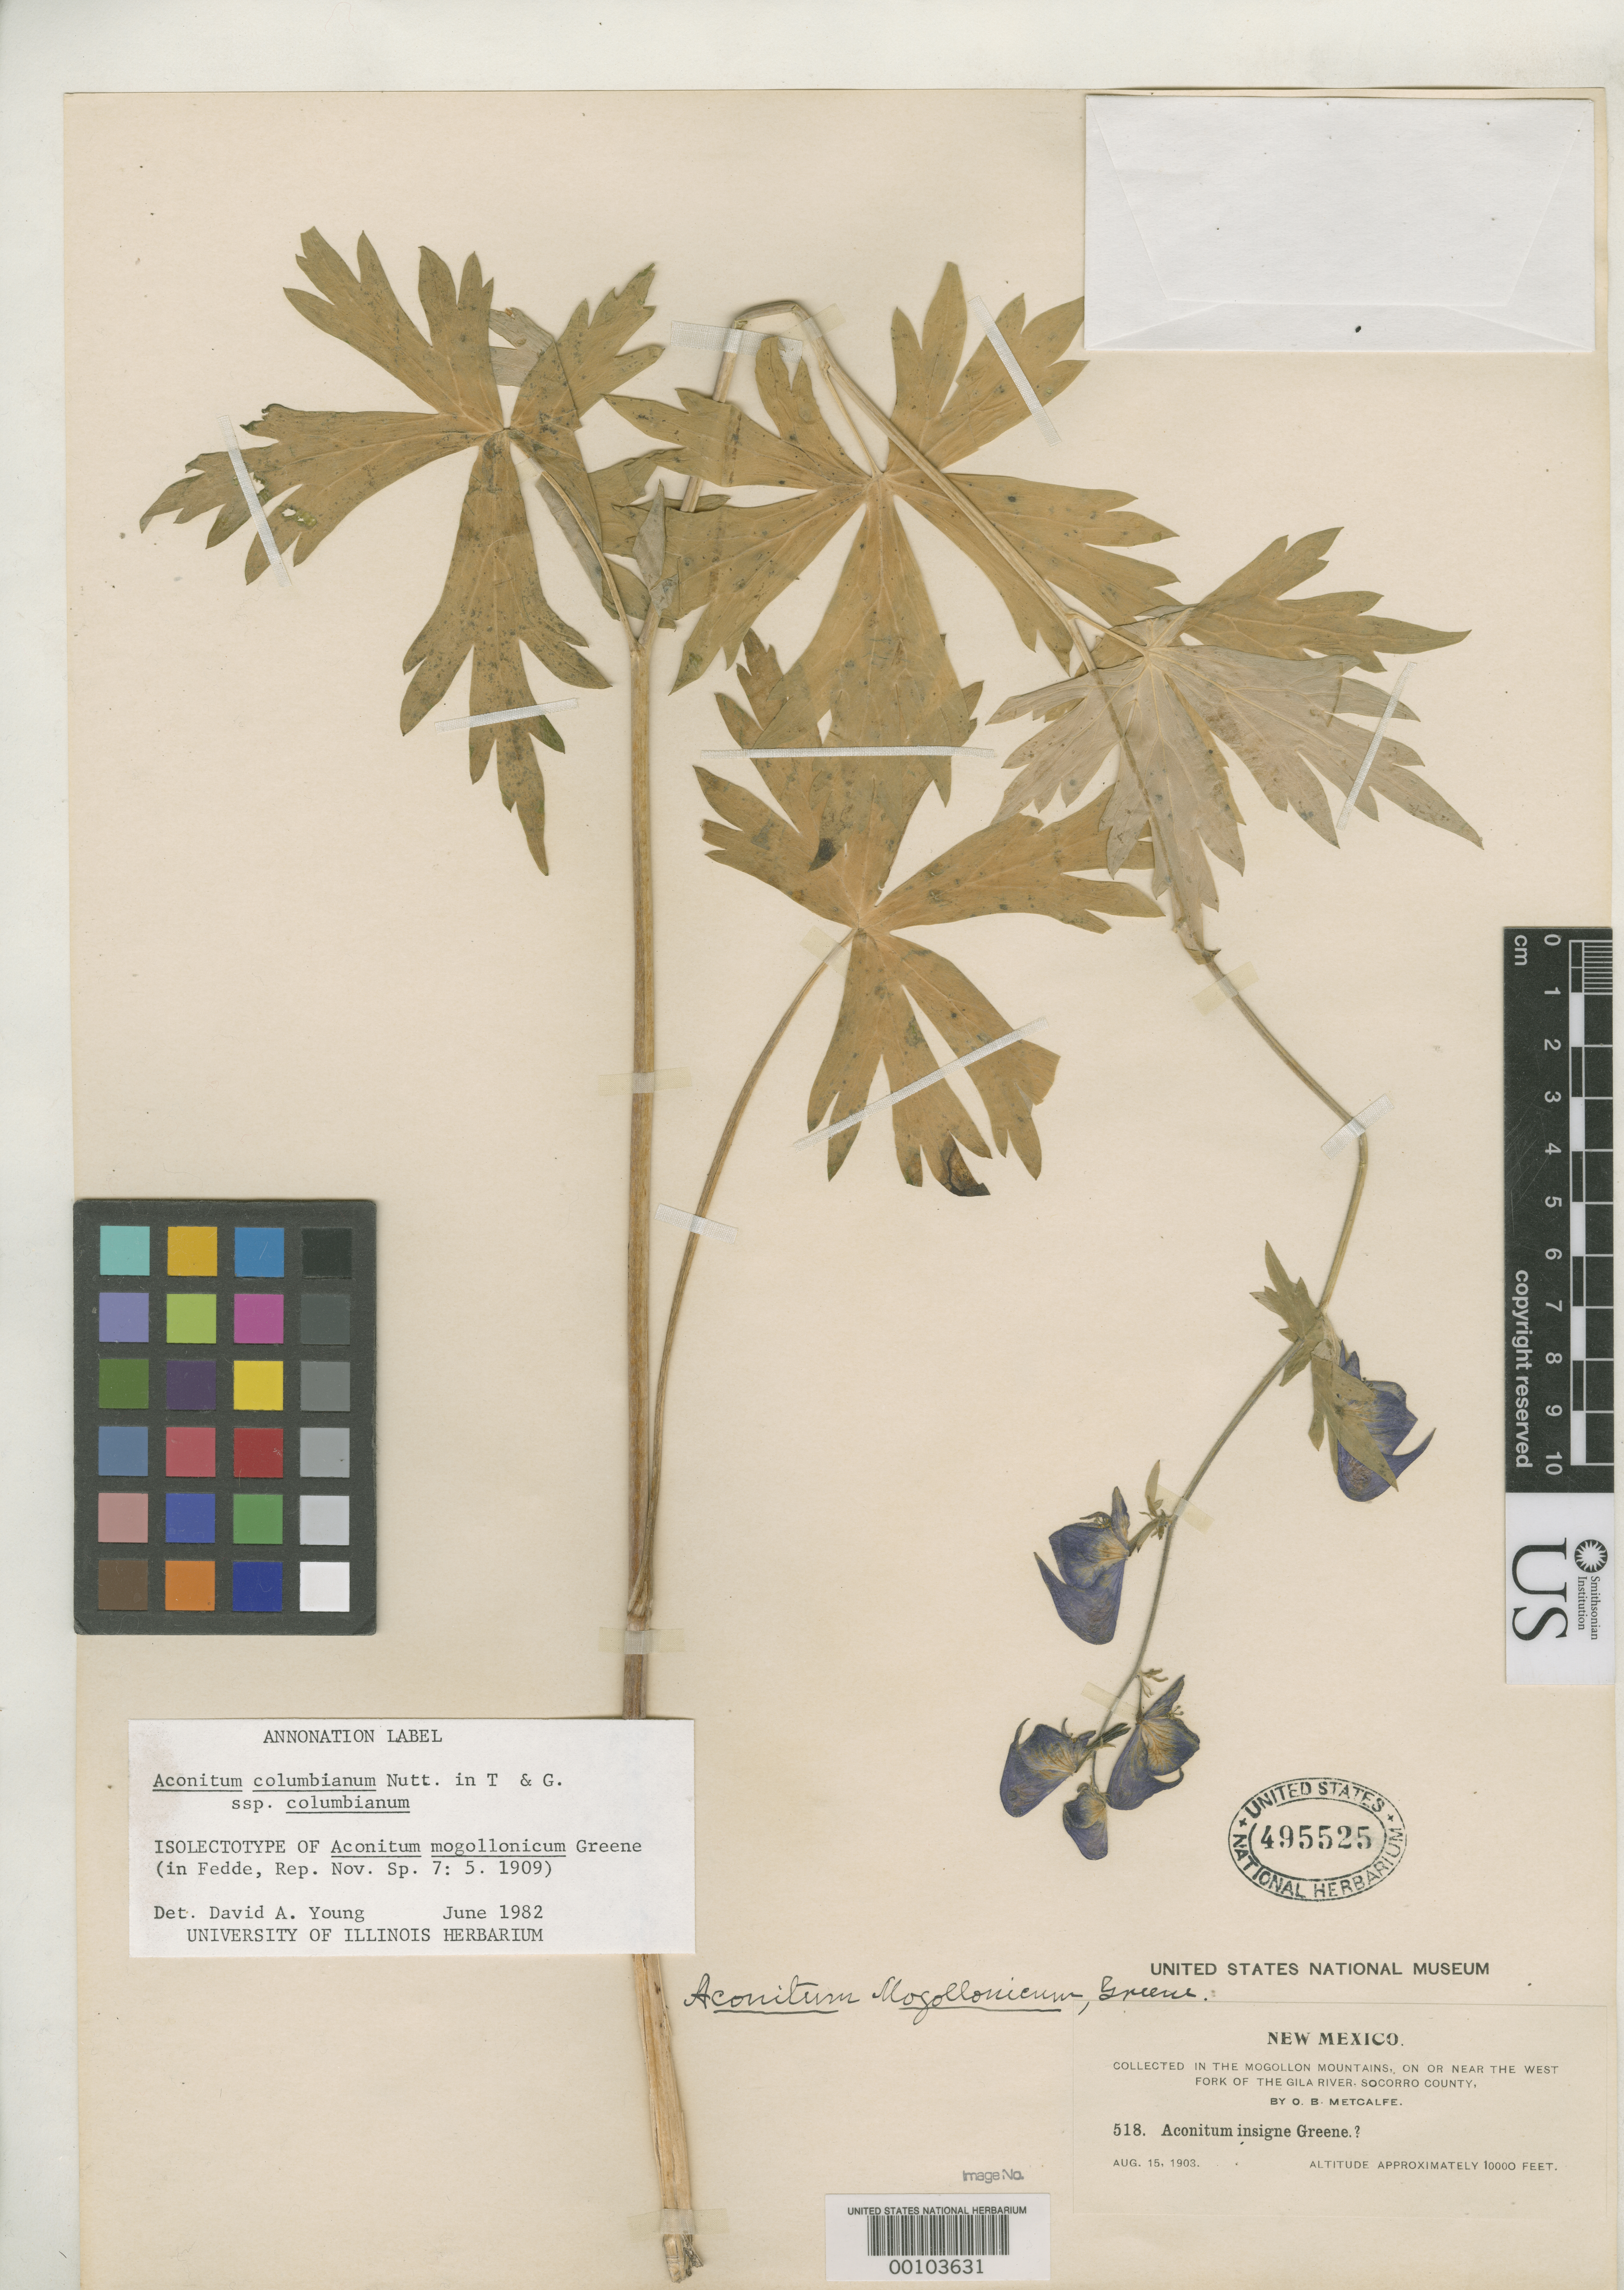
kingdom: Plantae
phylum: Tracheophyta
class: Magnoliopsida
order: Ranunculales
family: Ranunculaceae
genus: Aconitum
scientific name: Aconitum mogollonicum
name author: Greene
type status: Isolectotype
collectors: O. B. Metcalfe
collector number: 518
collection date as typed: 15 Aug 1903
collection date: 1903-08-15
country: United States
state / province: New Mexico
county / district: Socorro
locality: Mogollon Mts., near W fork of Gila River.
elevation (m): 3048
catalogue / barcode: US 495525